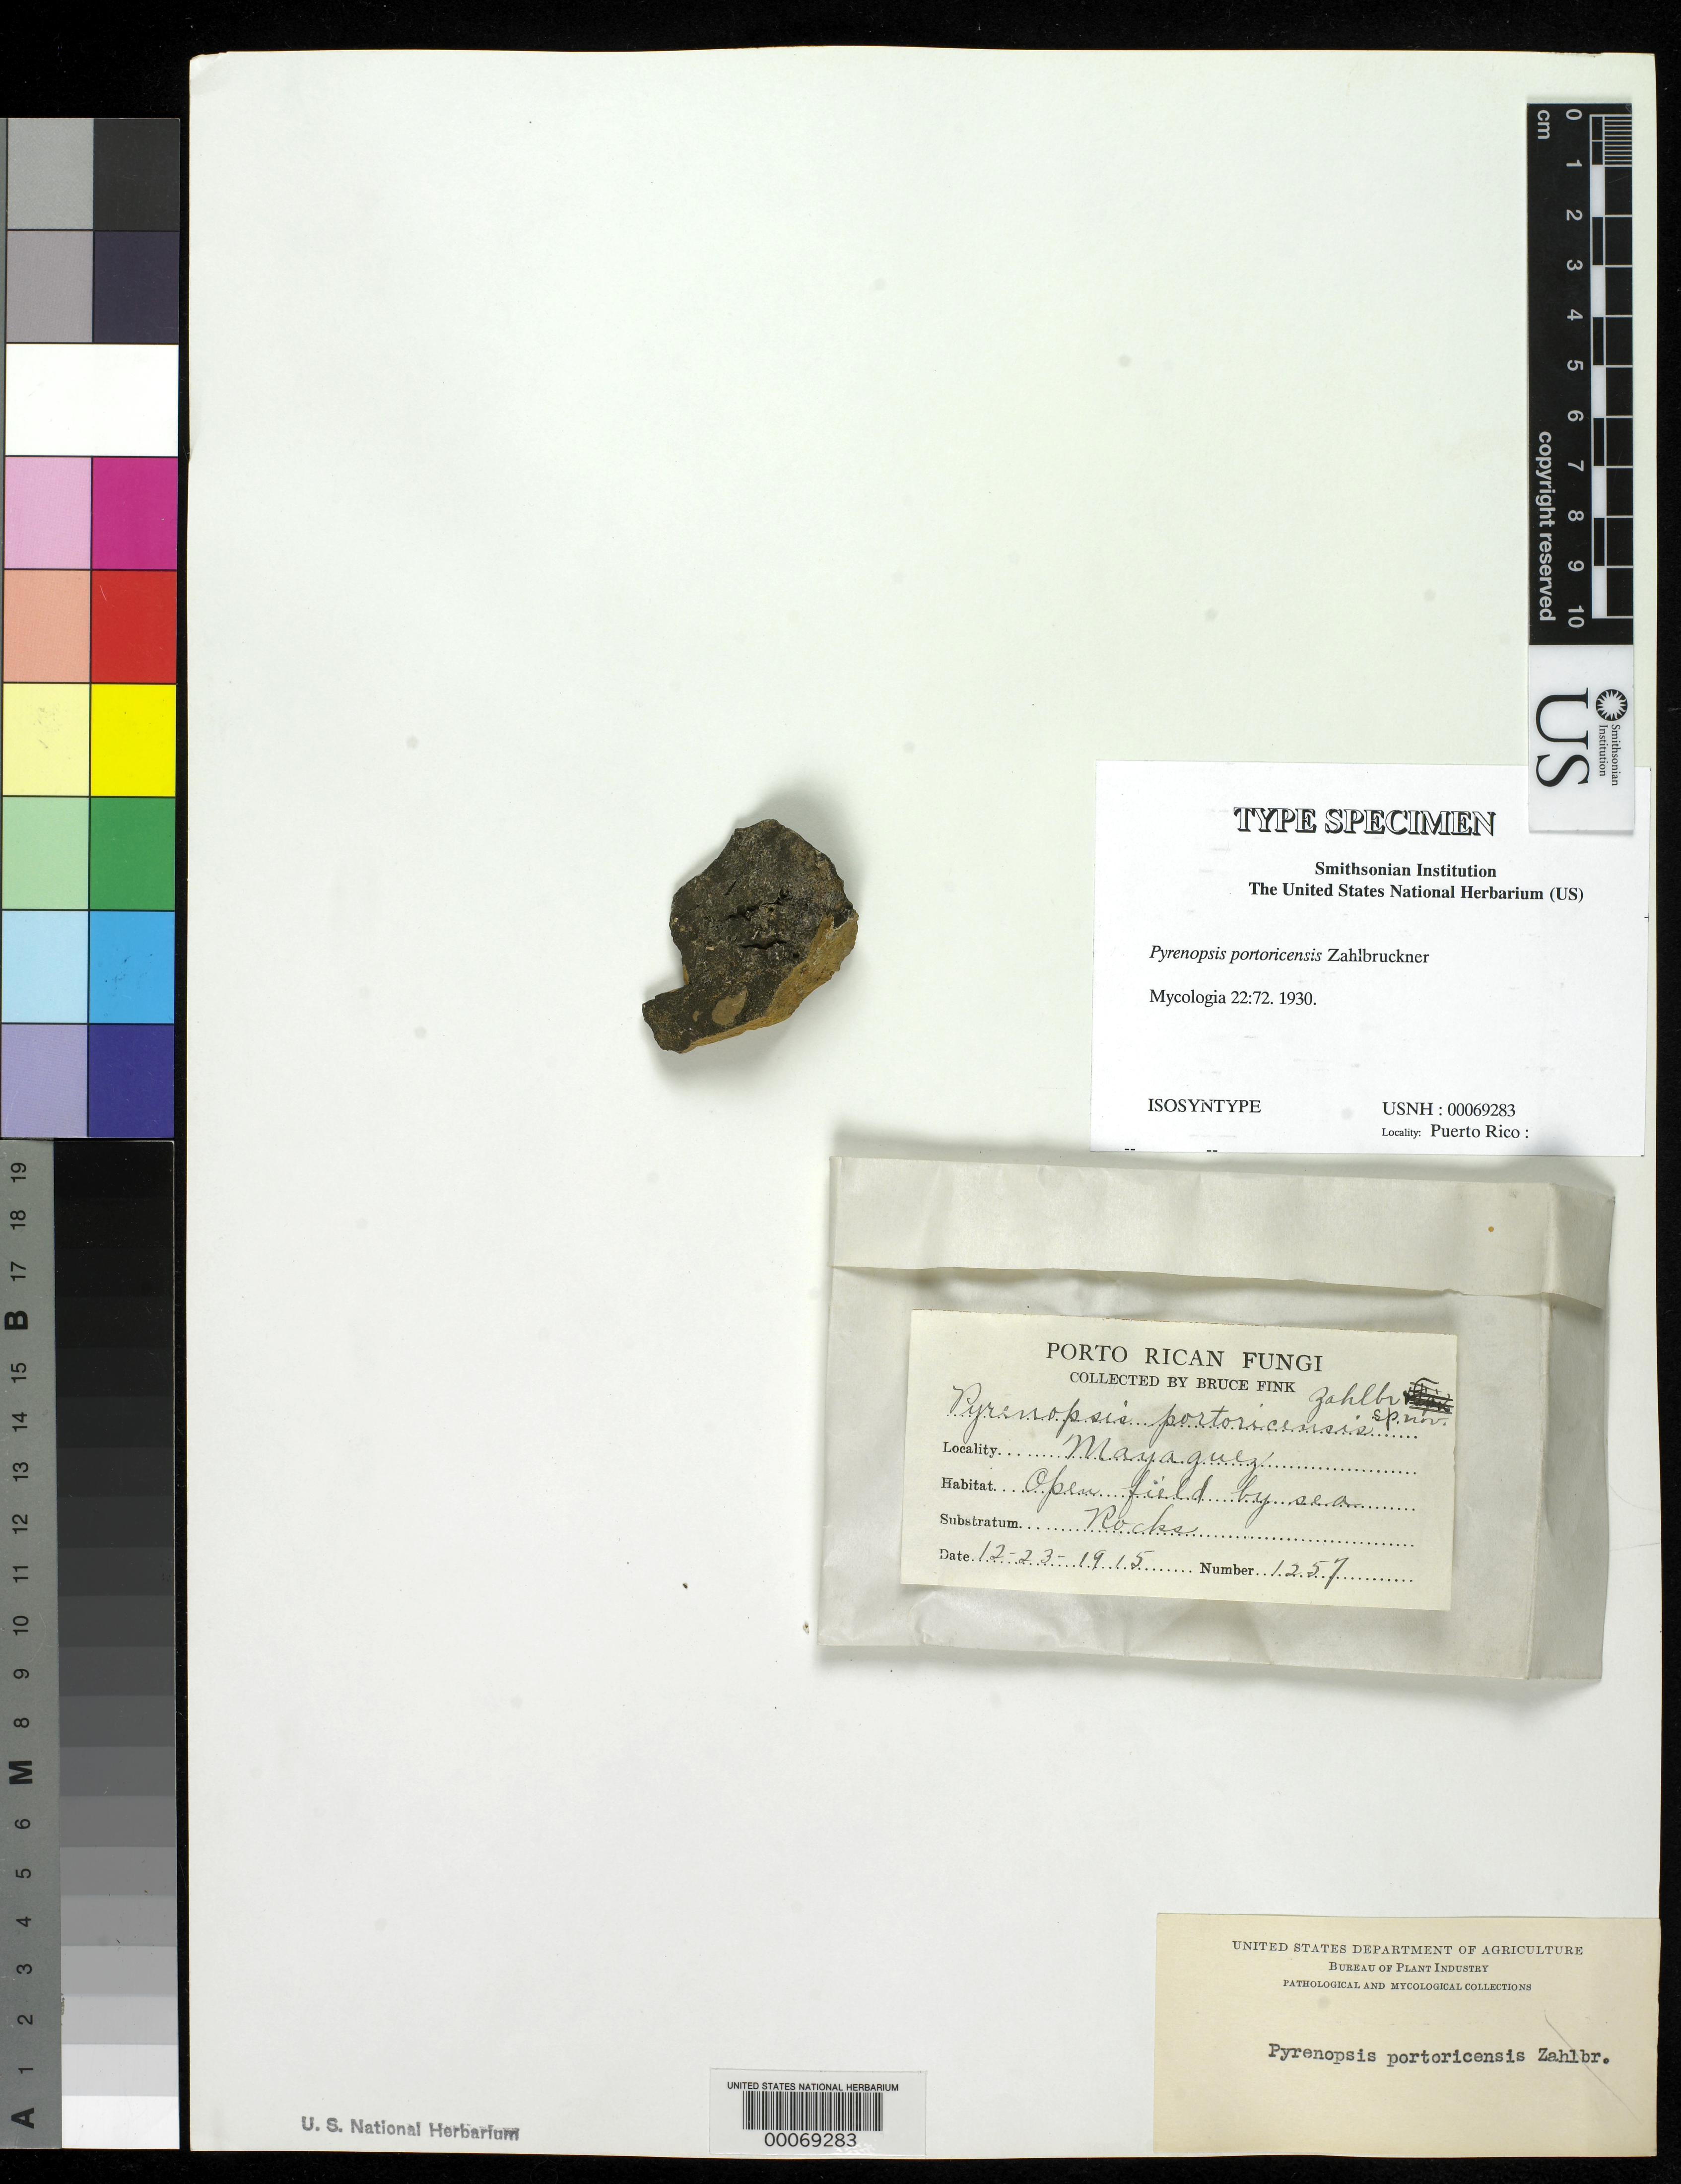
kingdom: Fungi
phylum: Ascomycota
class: Lichinomycetes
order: Lichinales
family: Lichinaceae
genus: Pyrenopsis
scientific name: Pyrenopsis portoricensis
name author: Zahlbr.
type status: Isosyntype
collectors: B. Fink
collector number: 1257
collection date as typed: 23 Dec 1915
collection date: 1915-12-23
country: Puerto Rico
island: Greater Antilles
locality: Mayaguez.